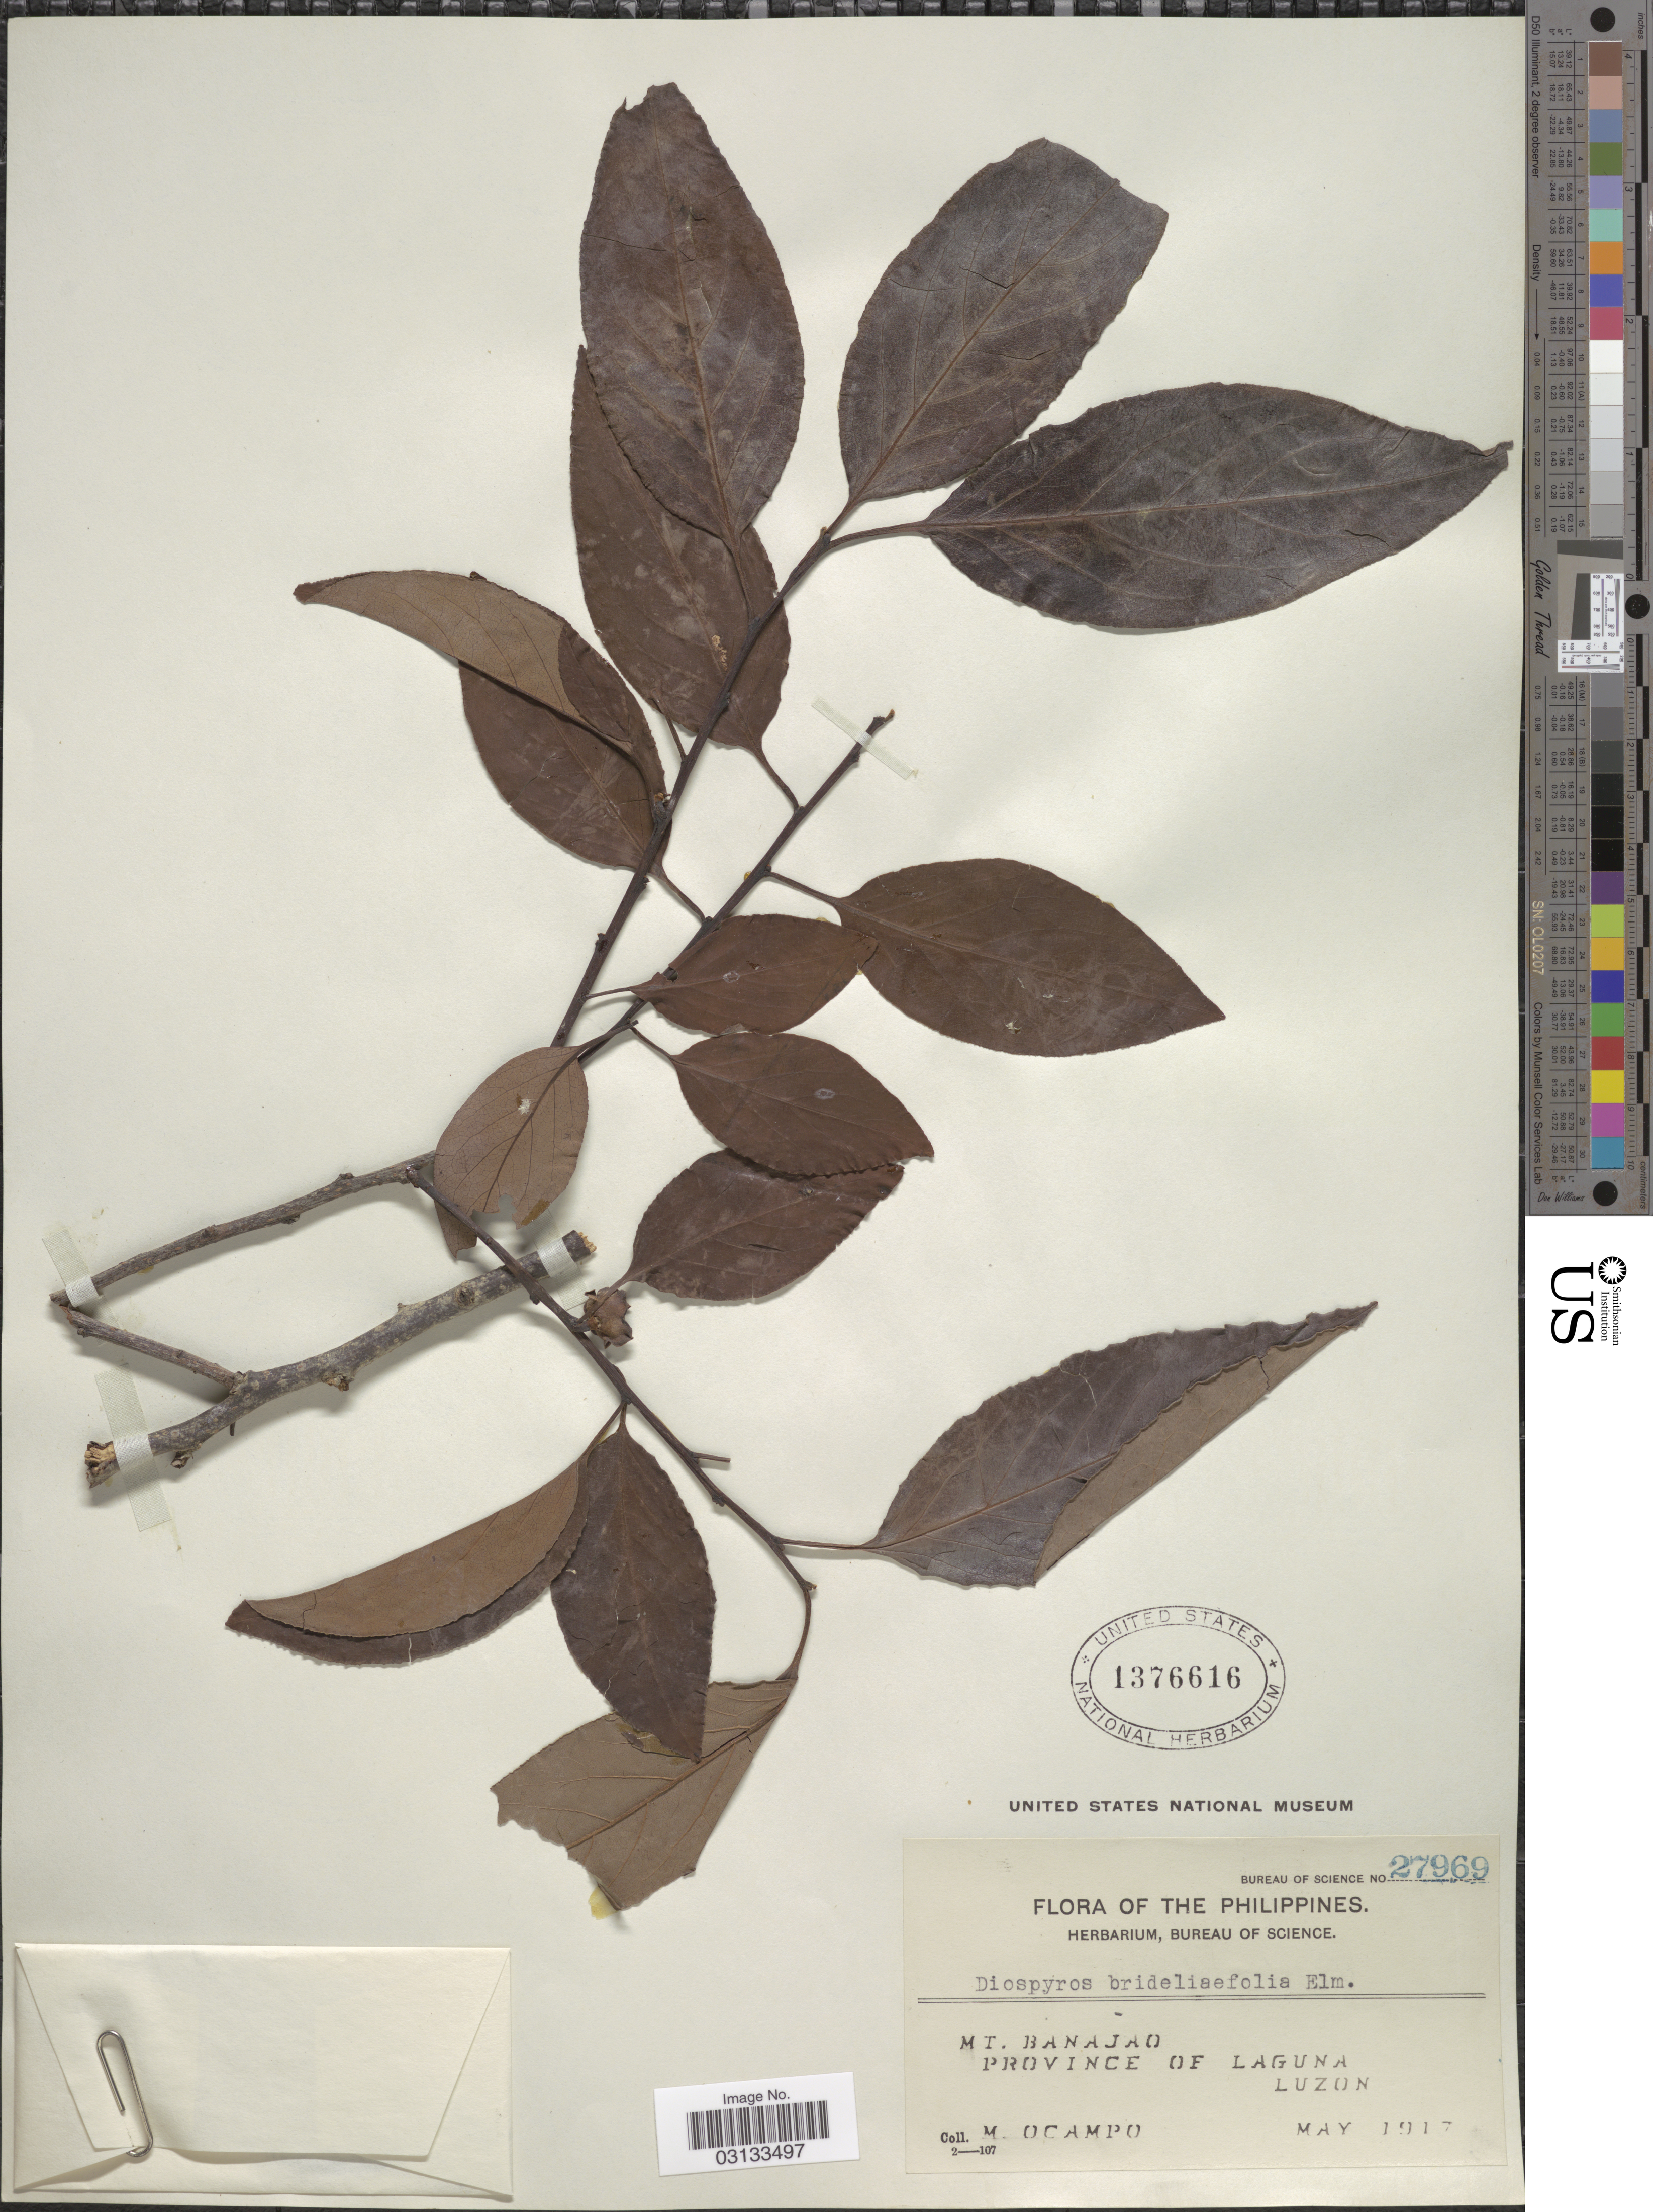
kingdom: Plantae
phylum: Tracheophyta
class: Magnoliopsida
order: Ericales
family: Ebenaceae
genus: Diospyros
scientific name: Diospyros brideliaefolia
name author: Elmer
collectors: M. Ocampo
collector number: Bureau of Science 27969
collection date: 1917-05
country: Philippines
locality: Mt. Banajao, Province of Laguna, Luzon.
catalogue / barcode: US 1376616